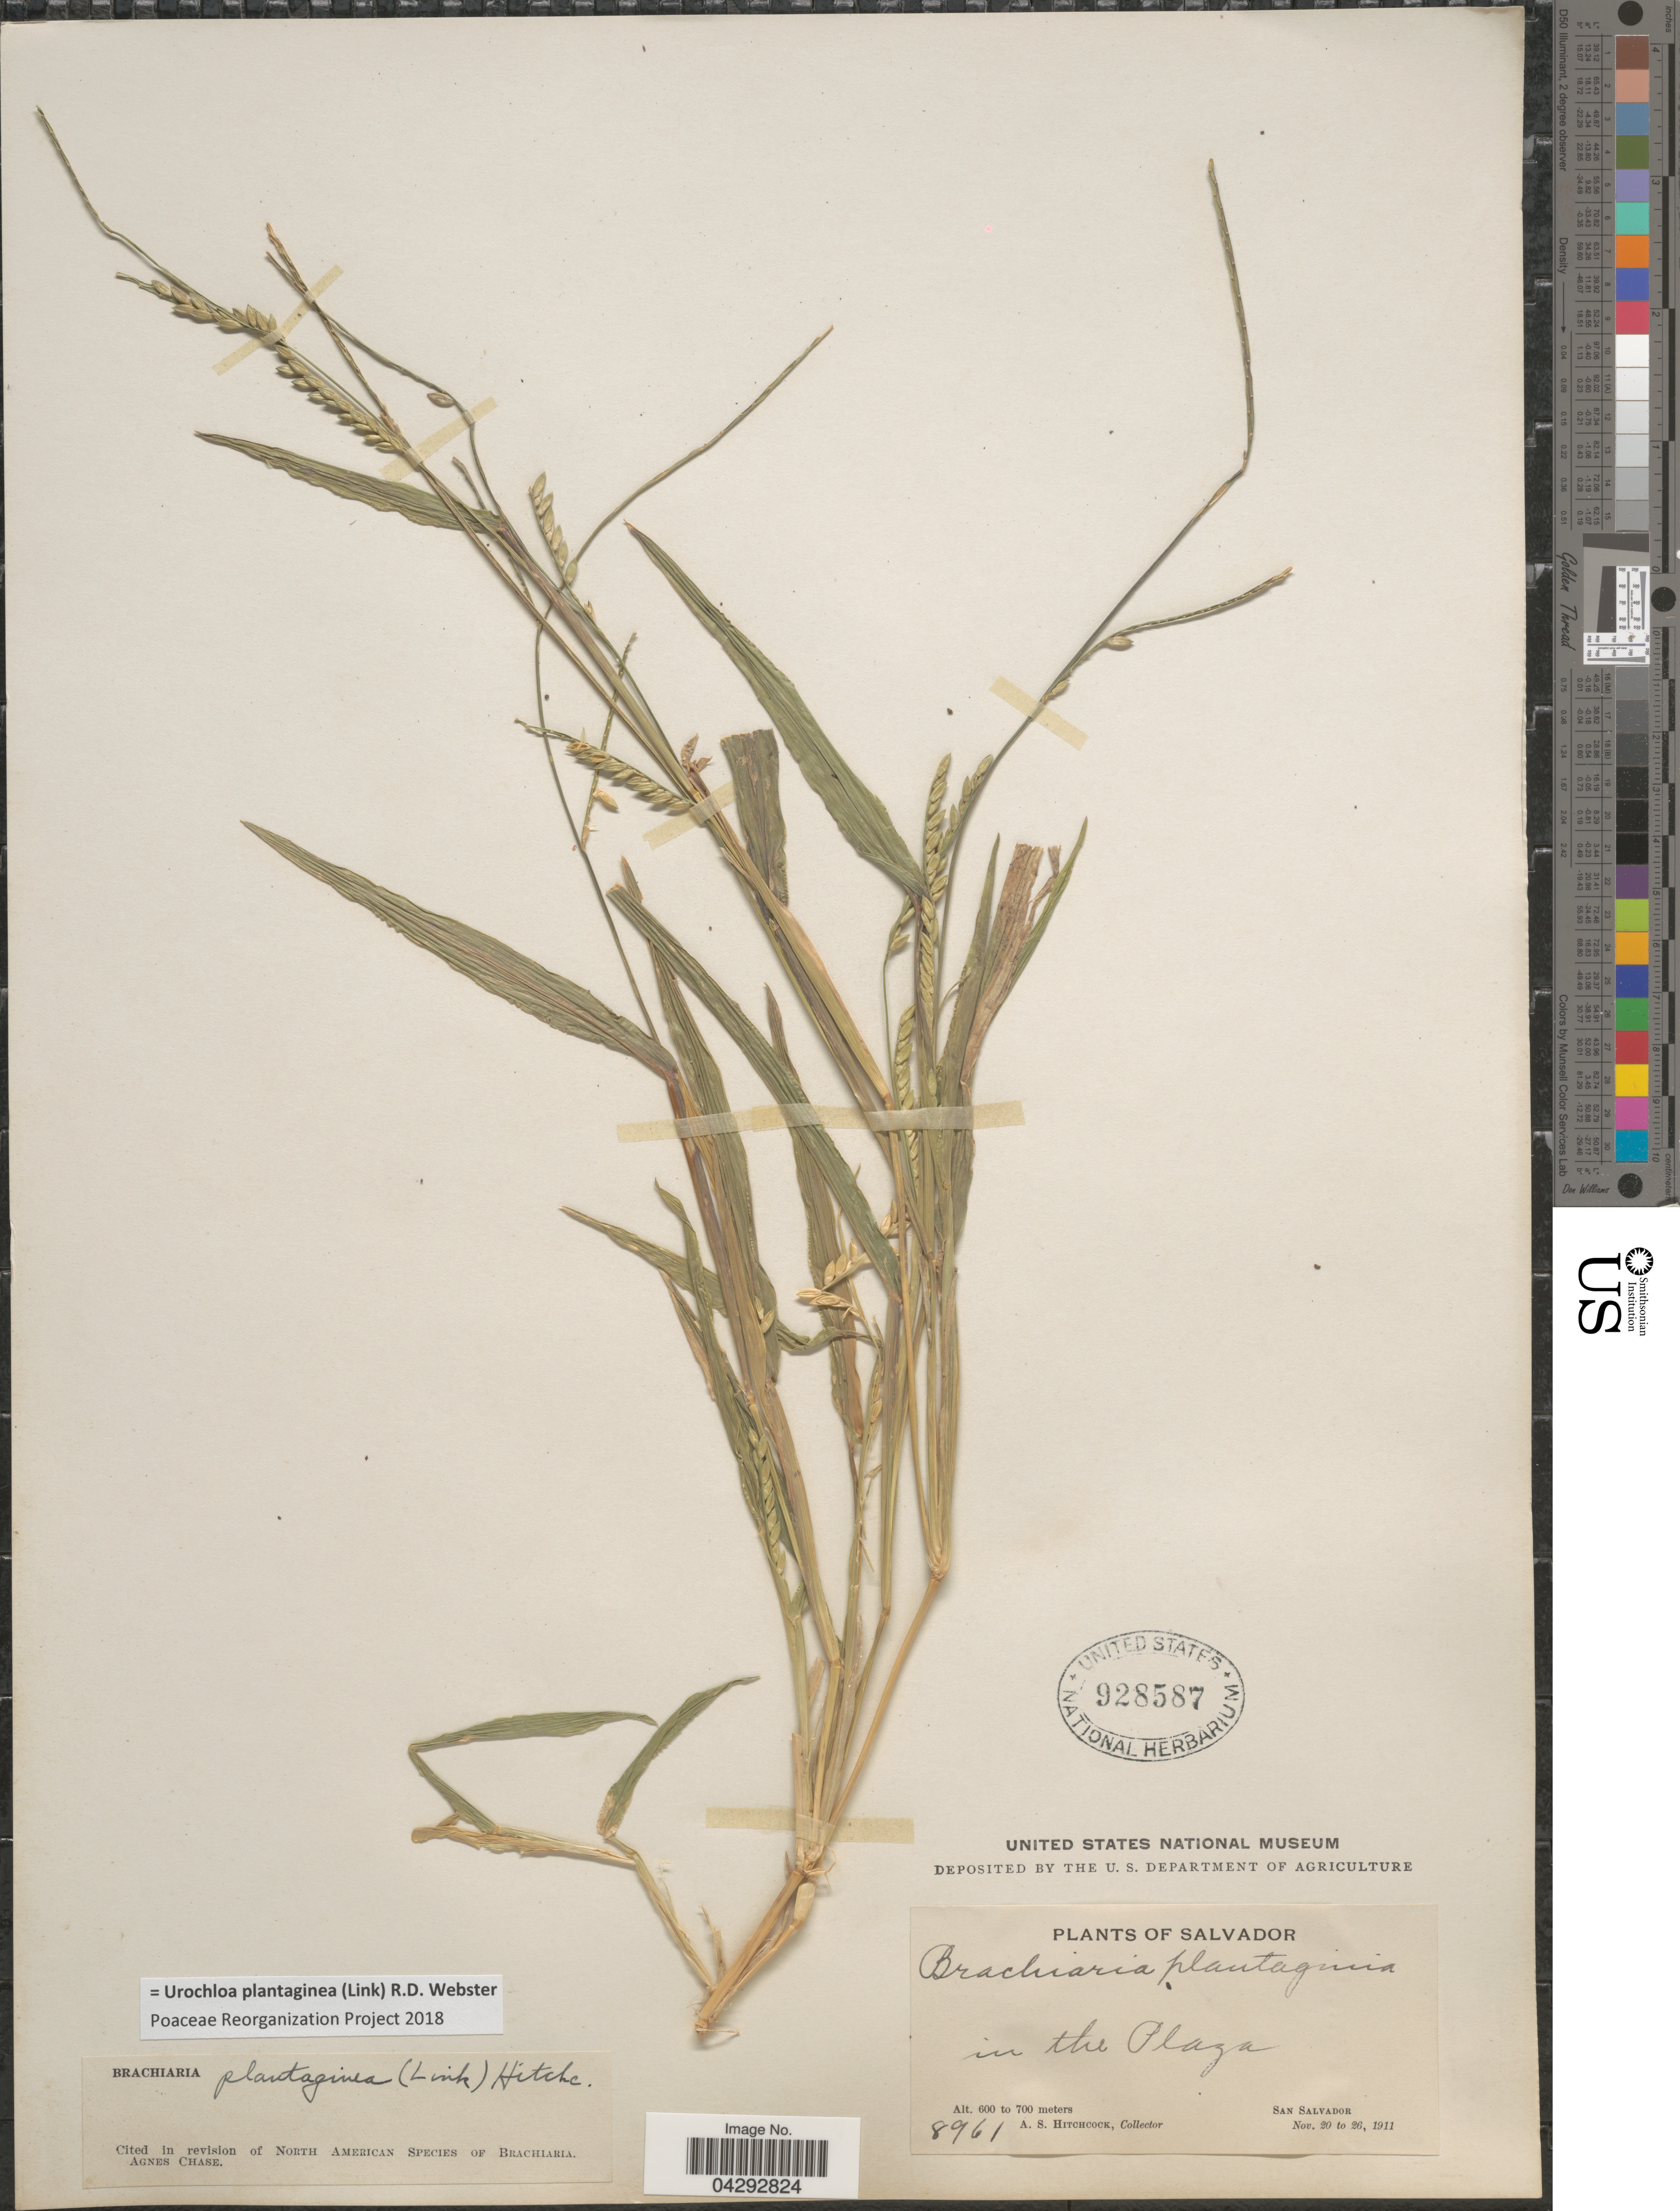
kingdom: Plantae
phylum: Tracheophyta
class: Liliopsida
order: Poales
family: Poaceae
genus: Urochloa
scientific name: Urochloa plantaginea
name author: (Link) R.D. Webster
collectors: A. S. Hitchcock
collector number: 8961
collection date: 1911-11-20/1911-11-26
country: El Salvador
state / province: San Salvador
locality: In the Plaza.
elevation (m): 600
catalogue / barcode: US 928587